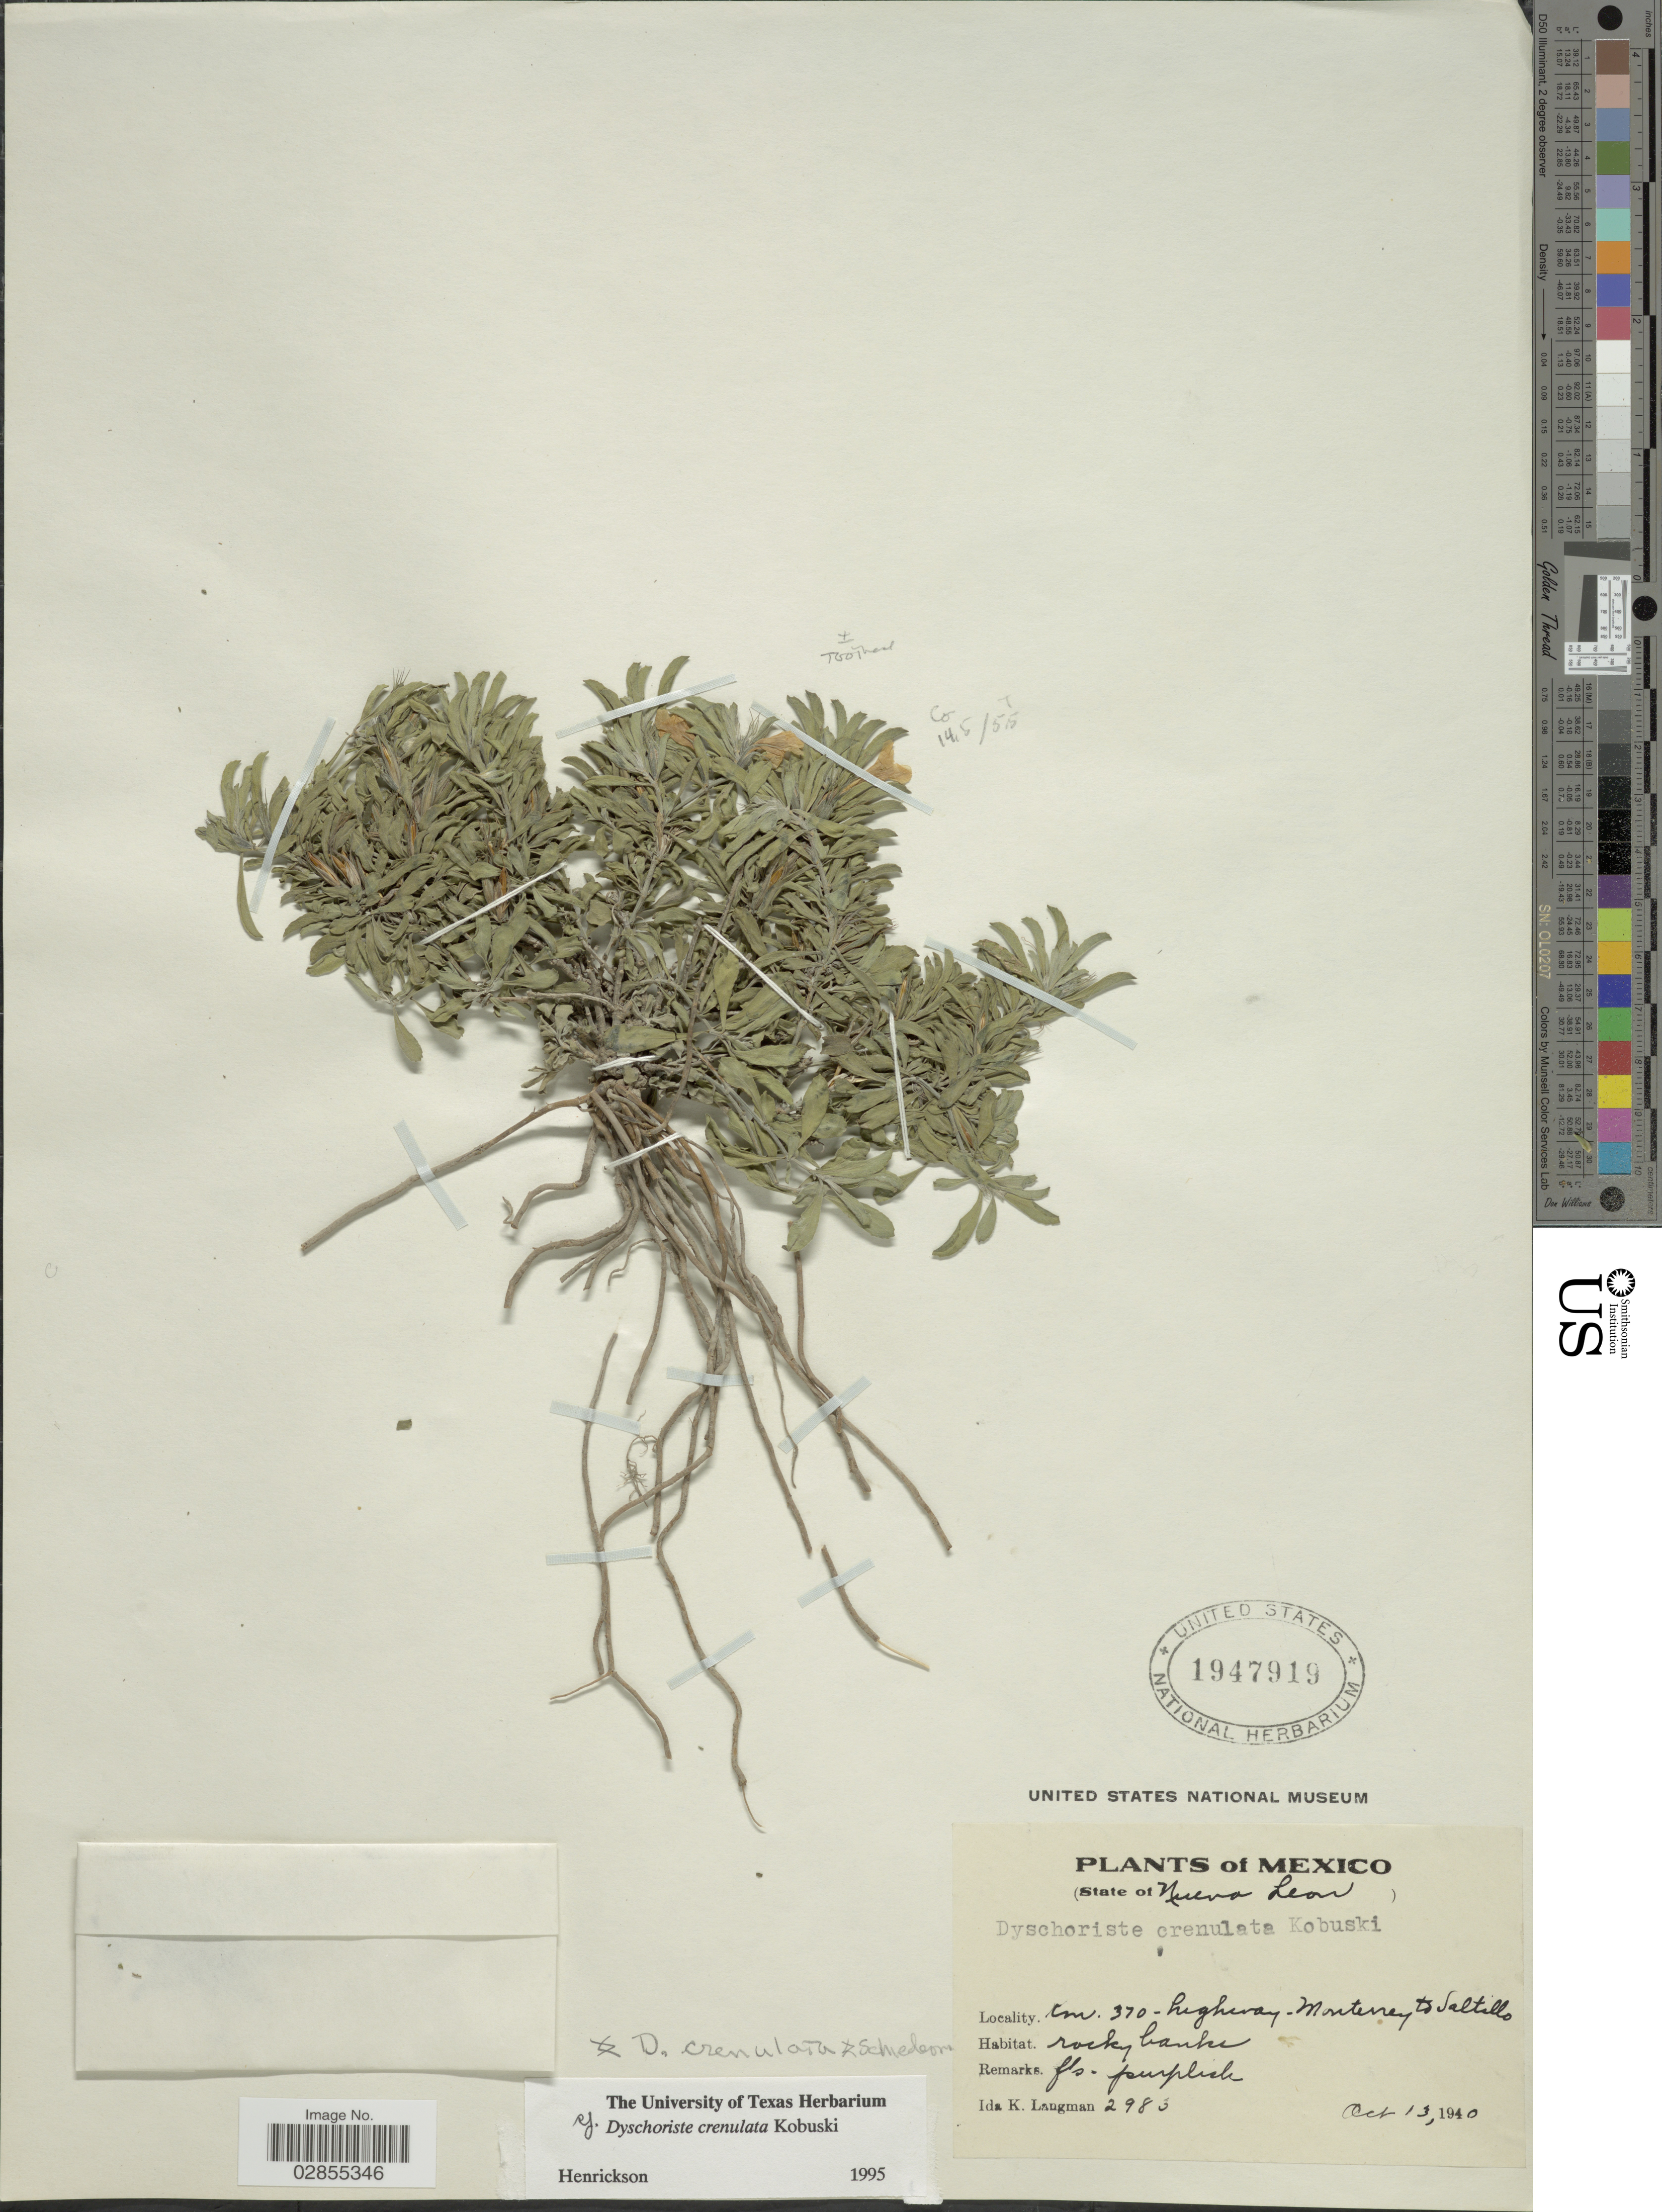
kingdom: Plantae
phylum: Tracheophyta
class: Magnoliopsida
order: Lamiales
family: Acanthaceae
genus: Dyschoriste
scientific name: Dyschoriste crenulata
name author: Kobuski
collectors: I. K. Langman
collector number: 2983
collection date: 1940-10-13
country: Mexico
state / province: Nuevo León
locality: Km 370-highway-Monterrey to Saltillo.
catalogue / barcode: US 1947919